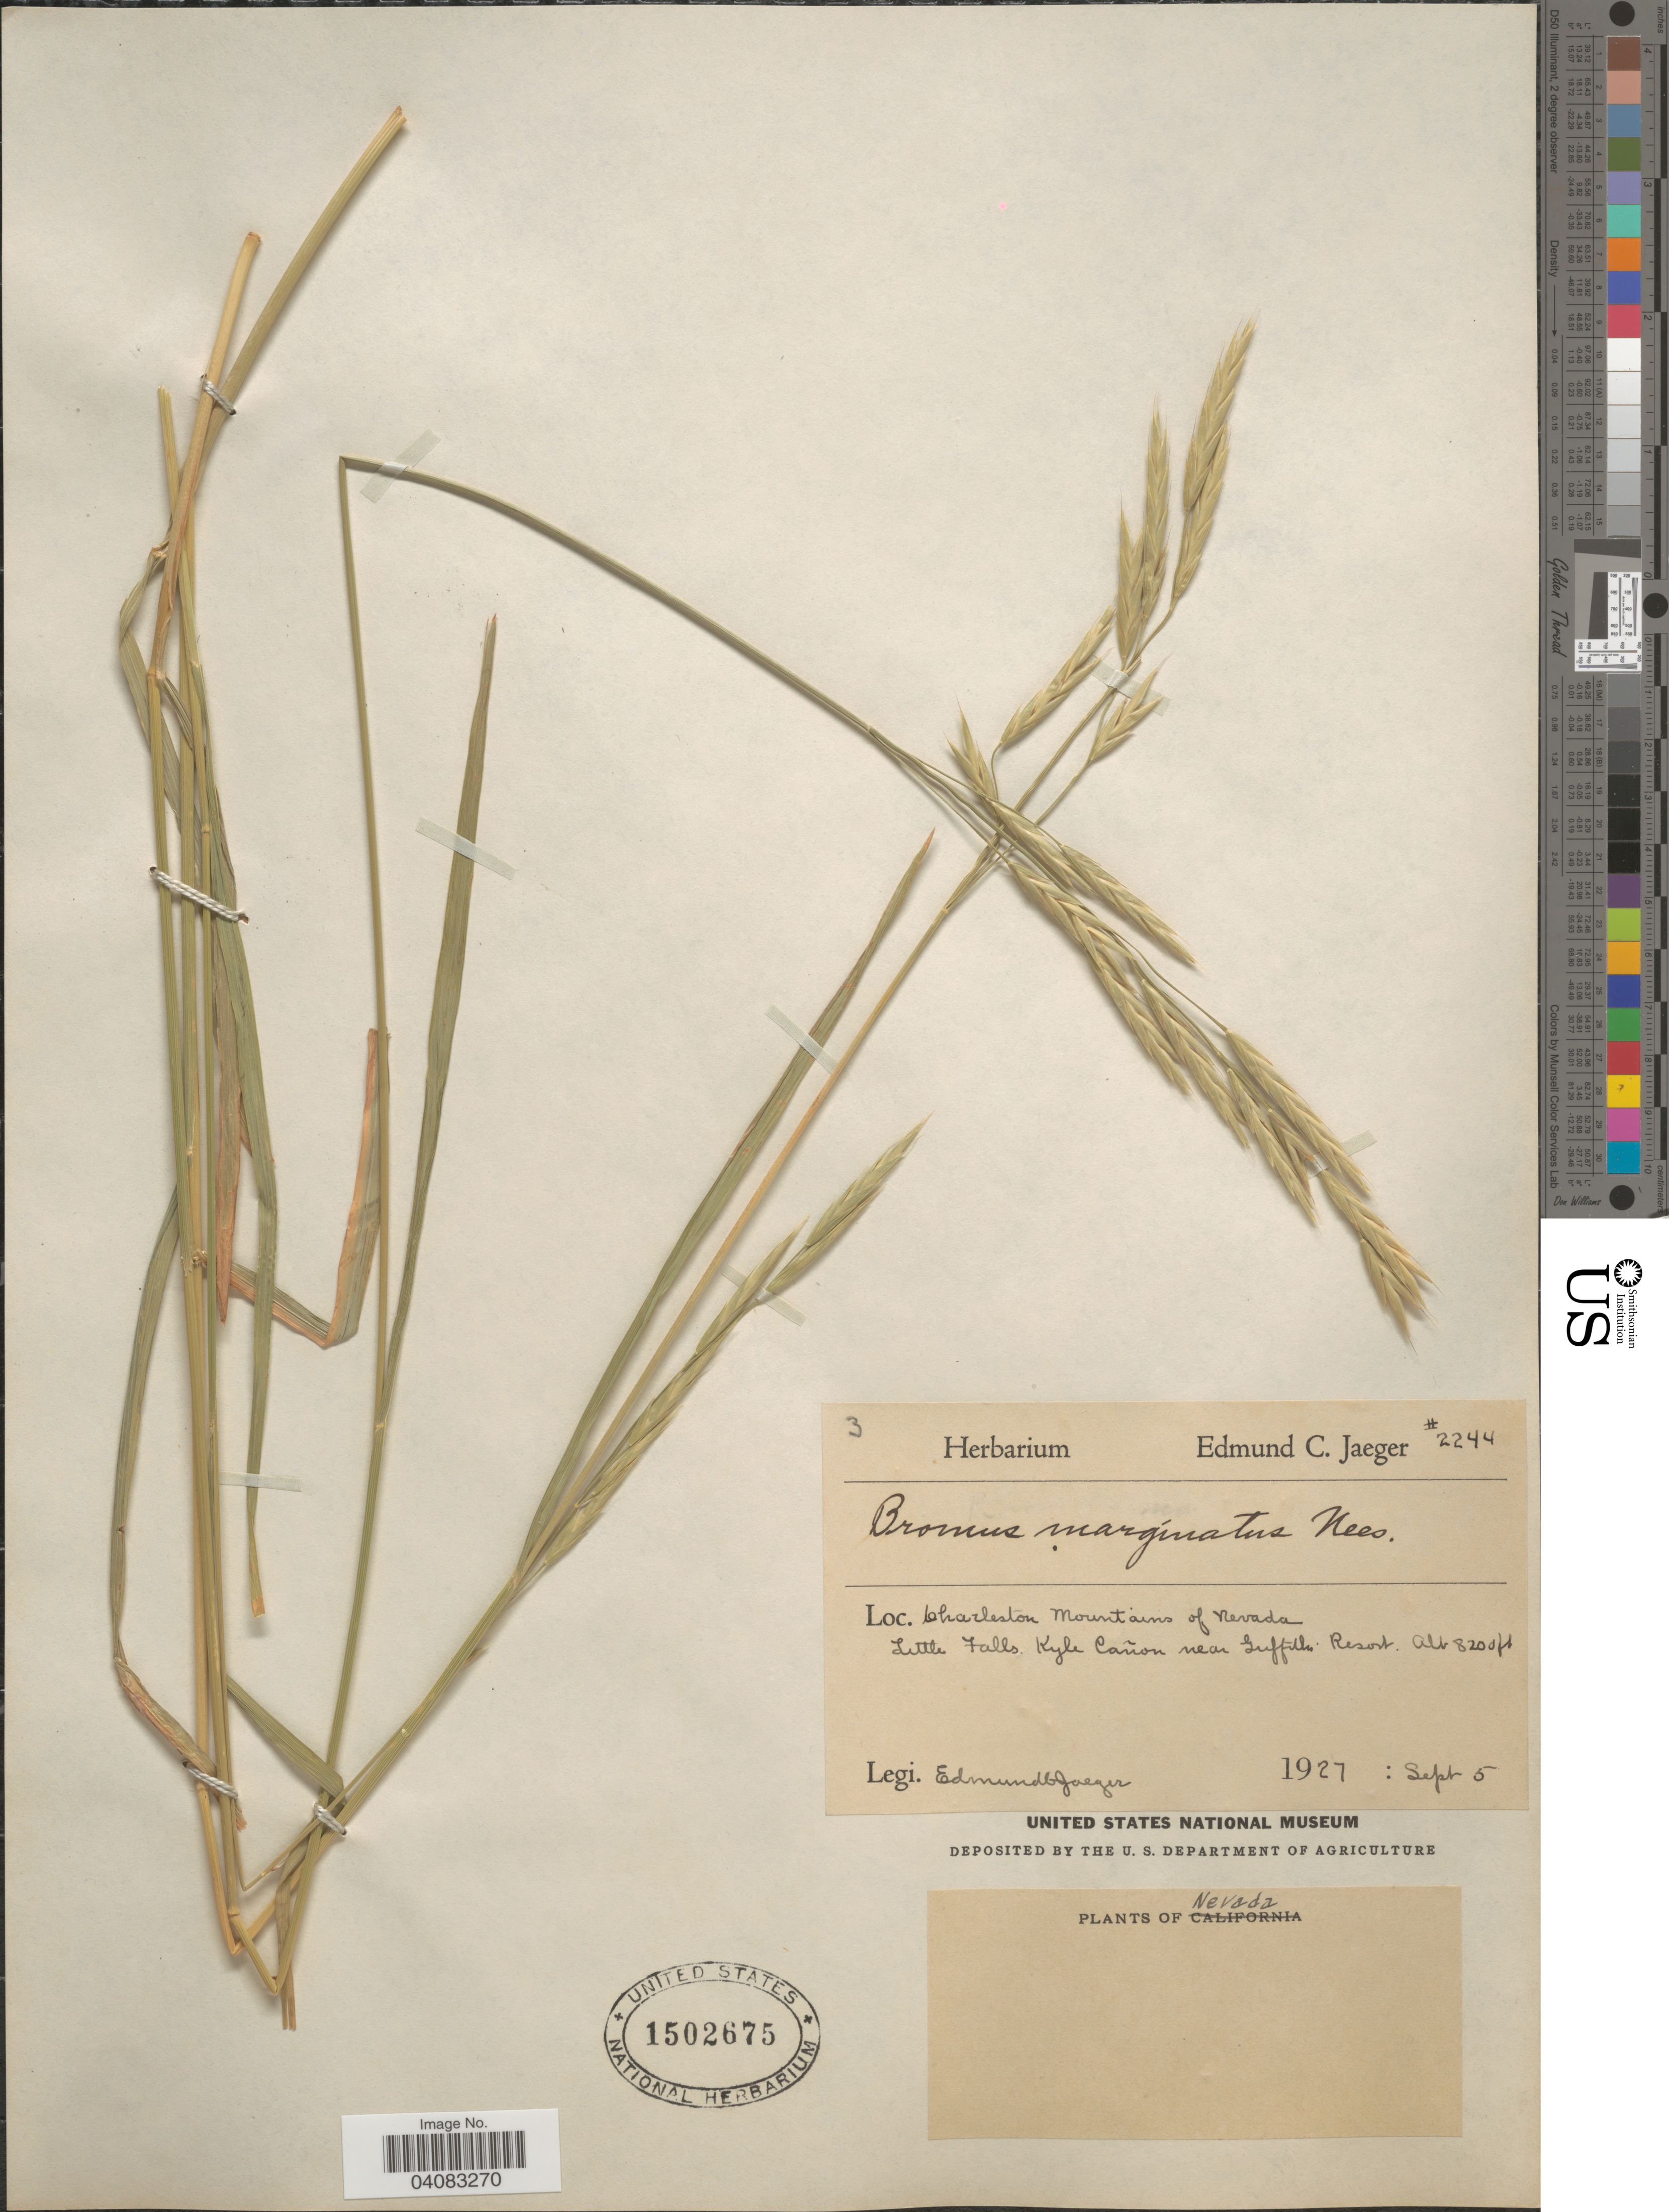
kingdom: Plantae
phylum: Tracheophyta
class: Liliopsida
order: Poales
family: Poaceae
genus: Bromus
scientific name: Bromus marginatus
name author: Nees ex Steud.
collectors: E. Jaeger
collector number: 2244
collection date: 1927-09-05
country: United States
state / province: Nevada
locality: Charleston Mountains of Nevada. Little Falls. Kyle Cañon near Griffith Resort.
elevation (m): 2499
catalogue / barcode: US 1502675